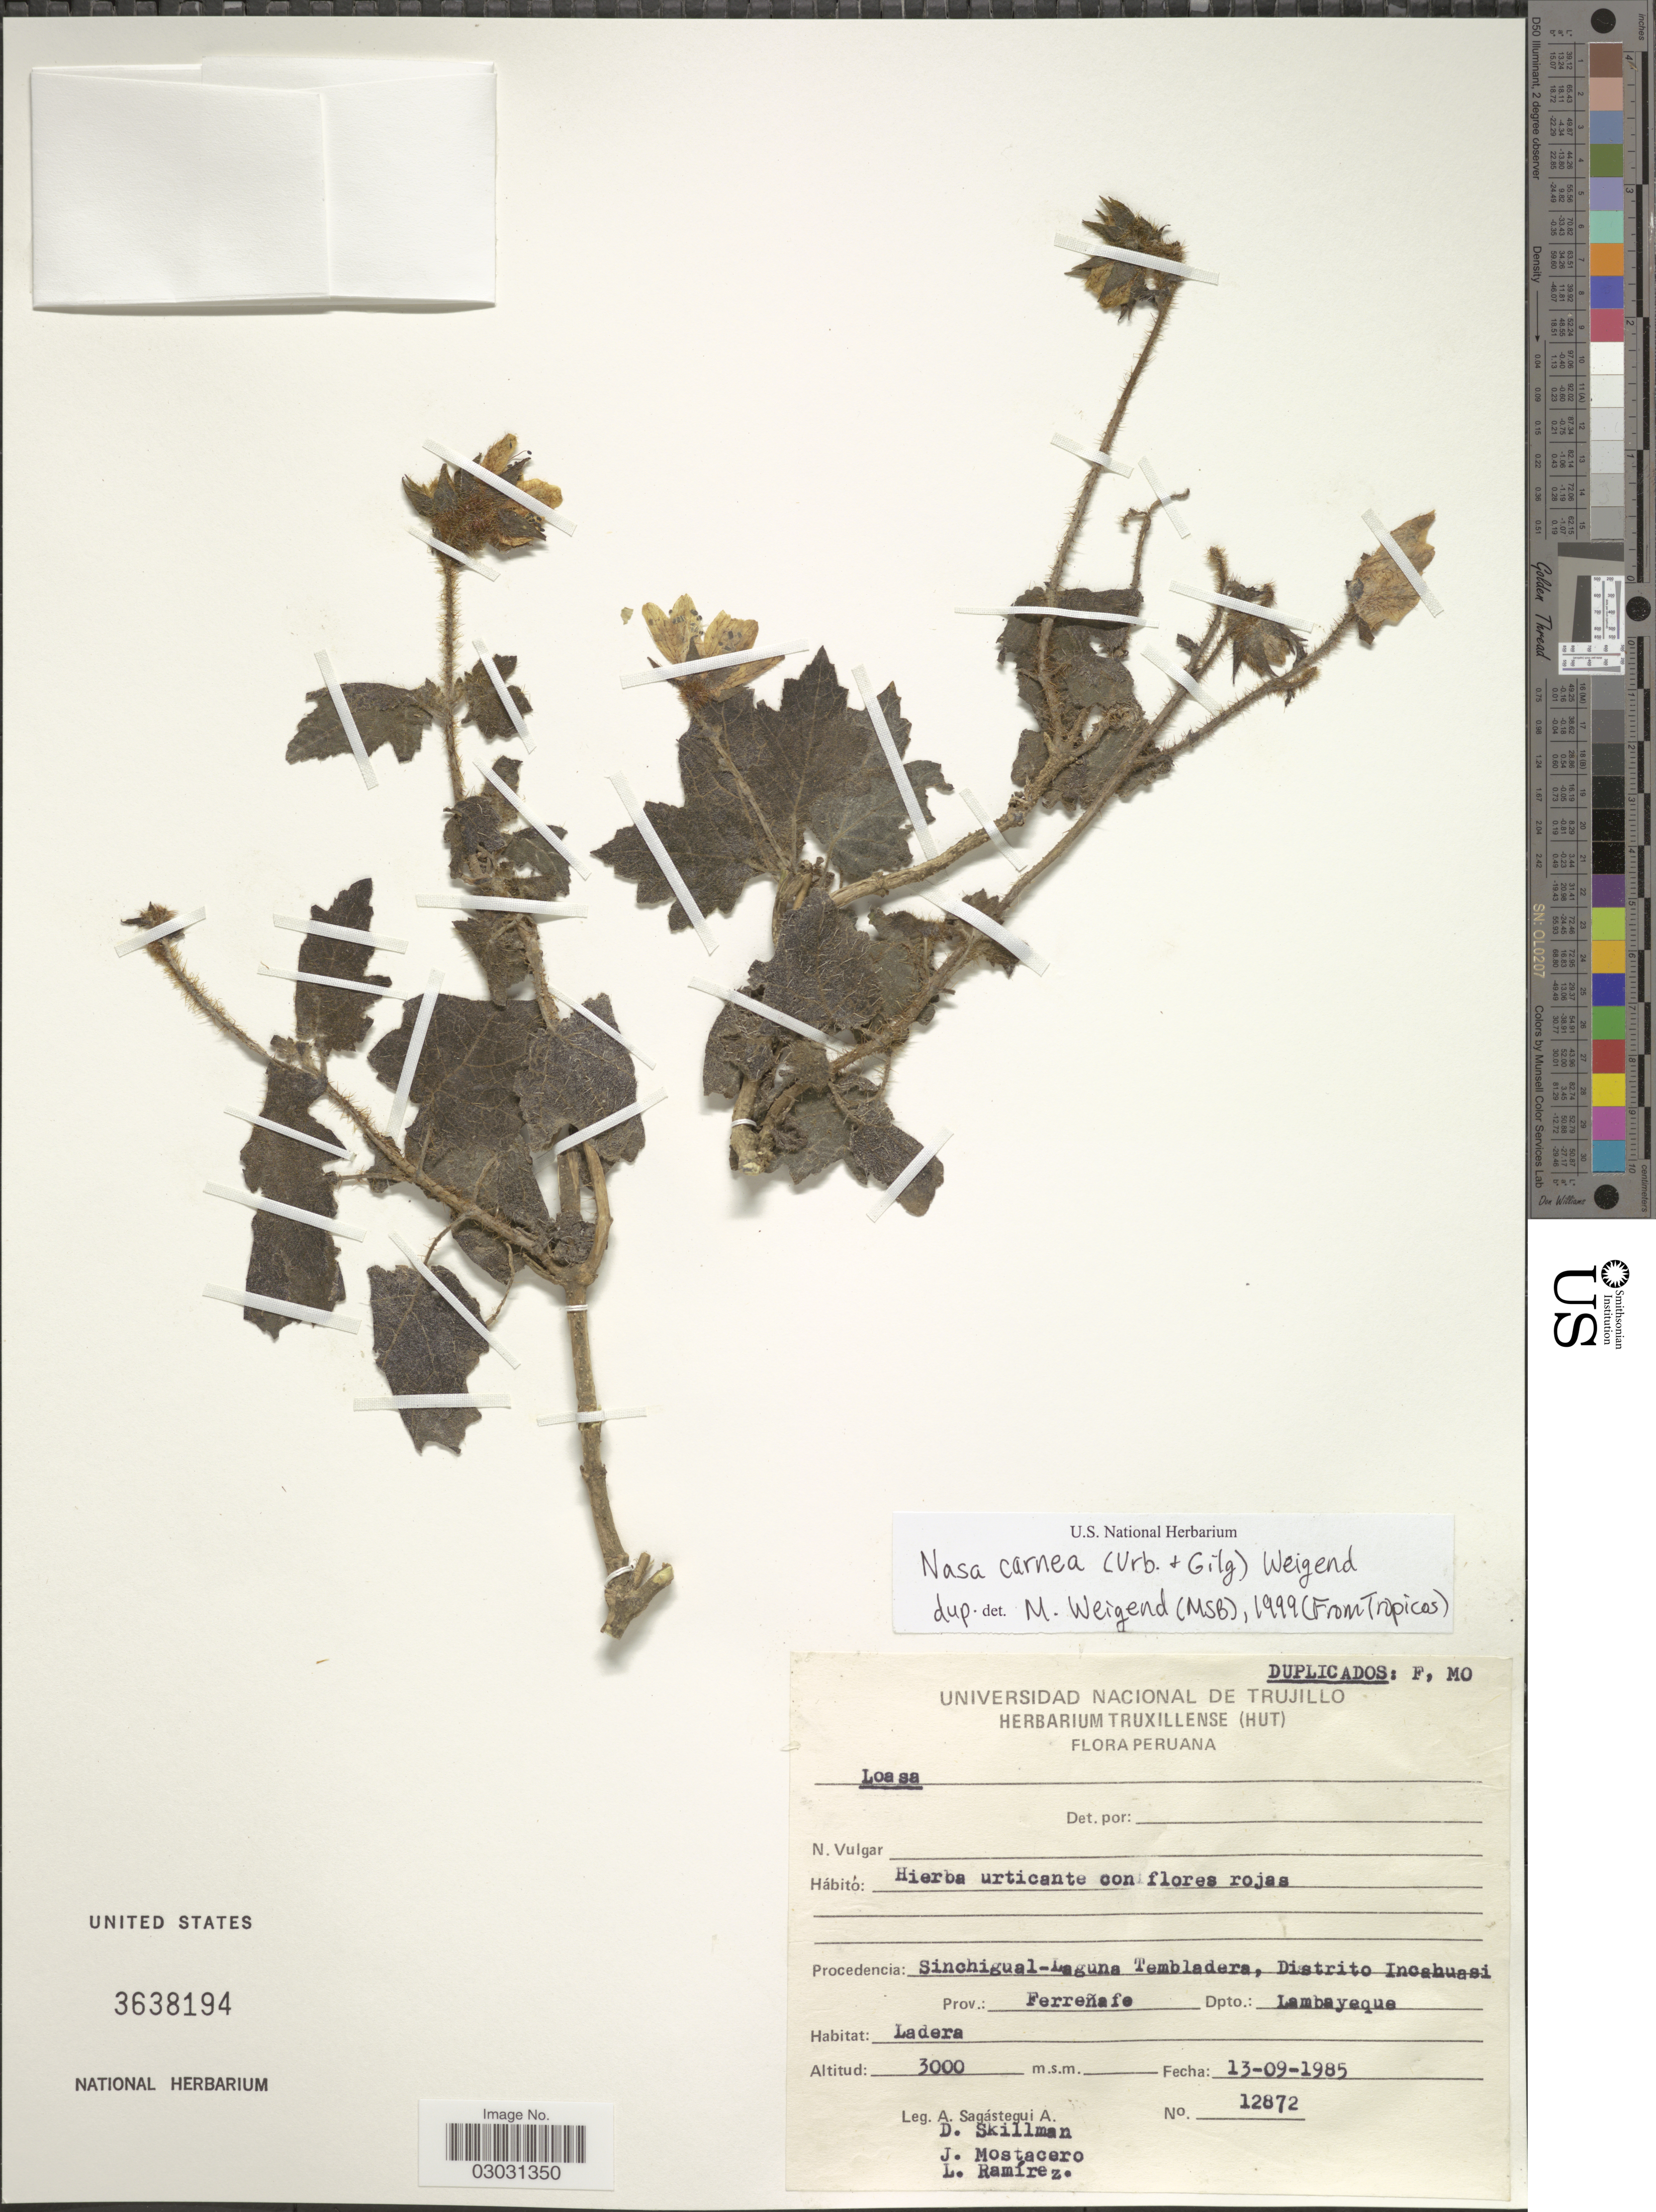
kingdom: Plantae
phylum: Tracheophyta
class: Magnoliopsida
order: Cornales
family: Loasaceae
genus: Nasa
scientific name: Nasa carnea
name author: (Urb. & Gilg) Weigend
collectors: A. Sagástegui A., D. Skillman, J. Mostacero & L. Ramirez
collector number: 12872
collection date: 1985-09-13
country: Peru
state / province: Lambayeque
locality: Procedencia: Sinchigual-Laguna Tembladera, Distrito Incahuasi. Prov.: Ferreñafe. Dpto.: Lambayeque.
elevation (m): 3000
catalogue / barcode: US 3638194